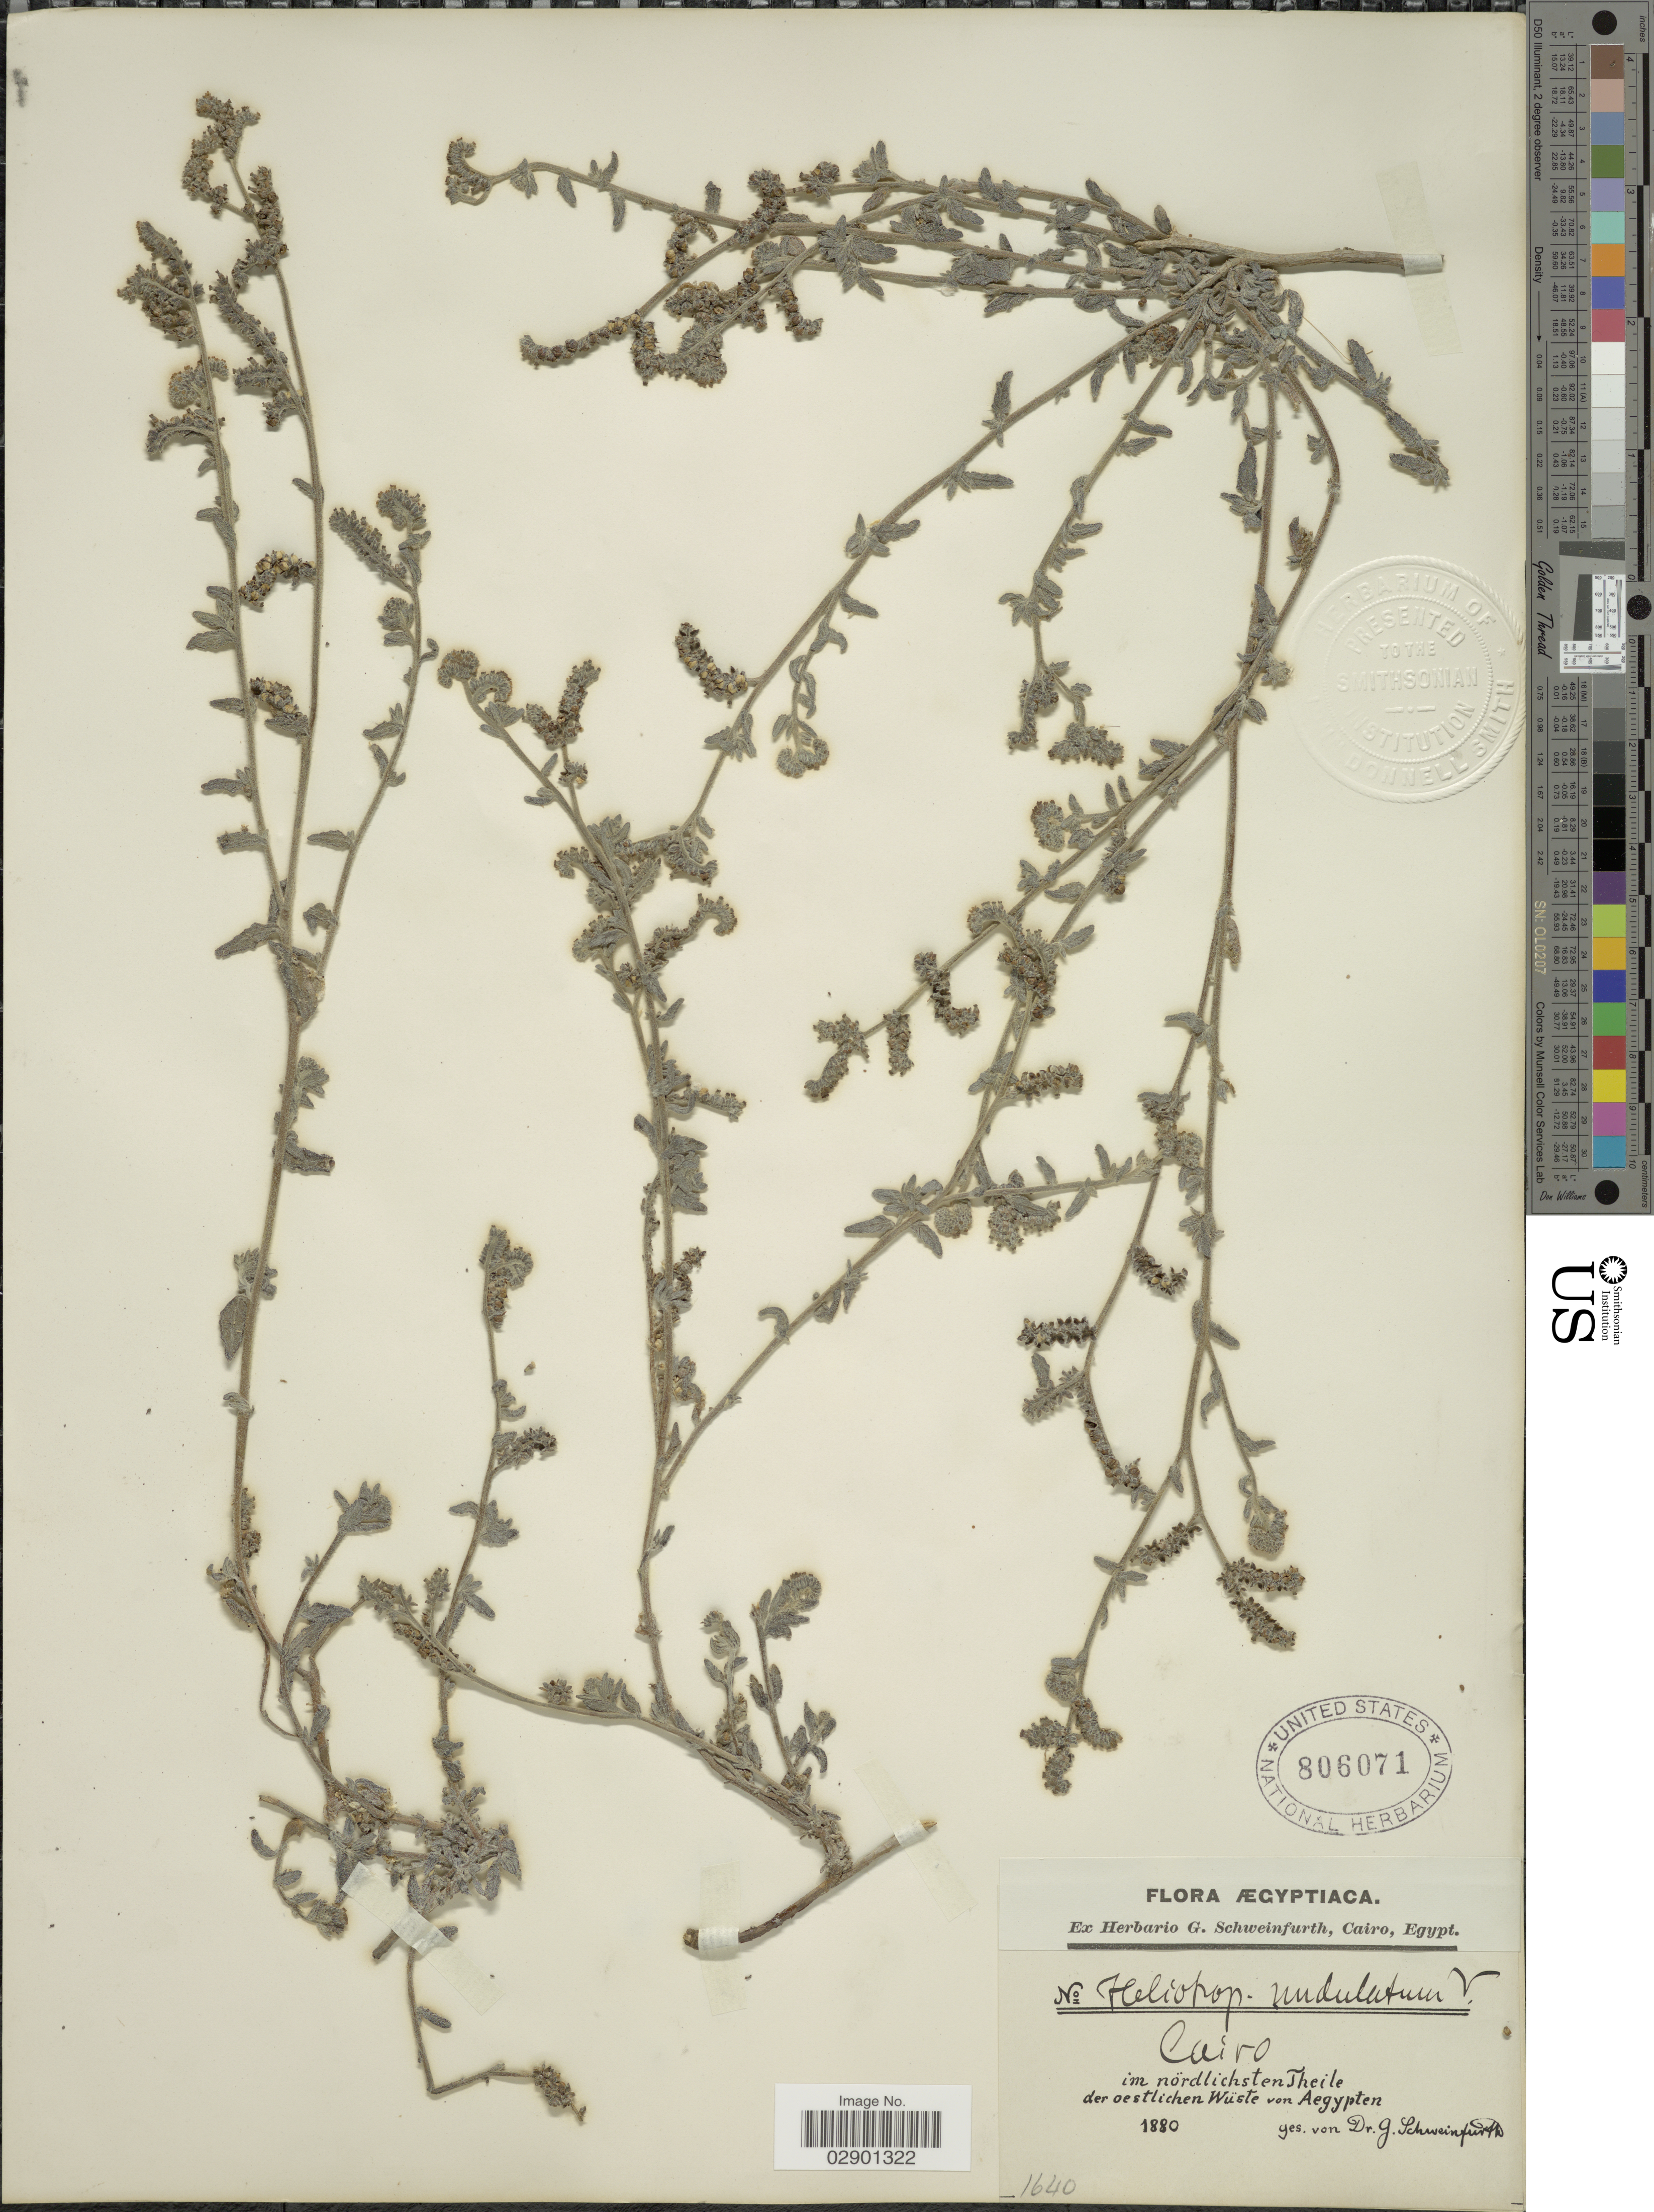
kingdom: Plantae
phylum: Tracheophyta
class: Magnoliopsida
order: Boraginales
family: Heliotropiaceae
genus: Heliotropium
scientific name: Heliotropium bacciferum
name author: Forssk.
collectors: G. A. Schweinfurth (herbarium)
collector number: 1640?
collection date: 1880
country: Egypt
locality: Cairo, im nördlichsten Theile der oestlichen Wüste von Aegypten.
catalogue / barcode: US 806071